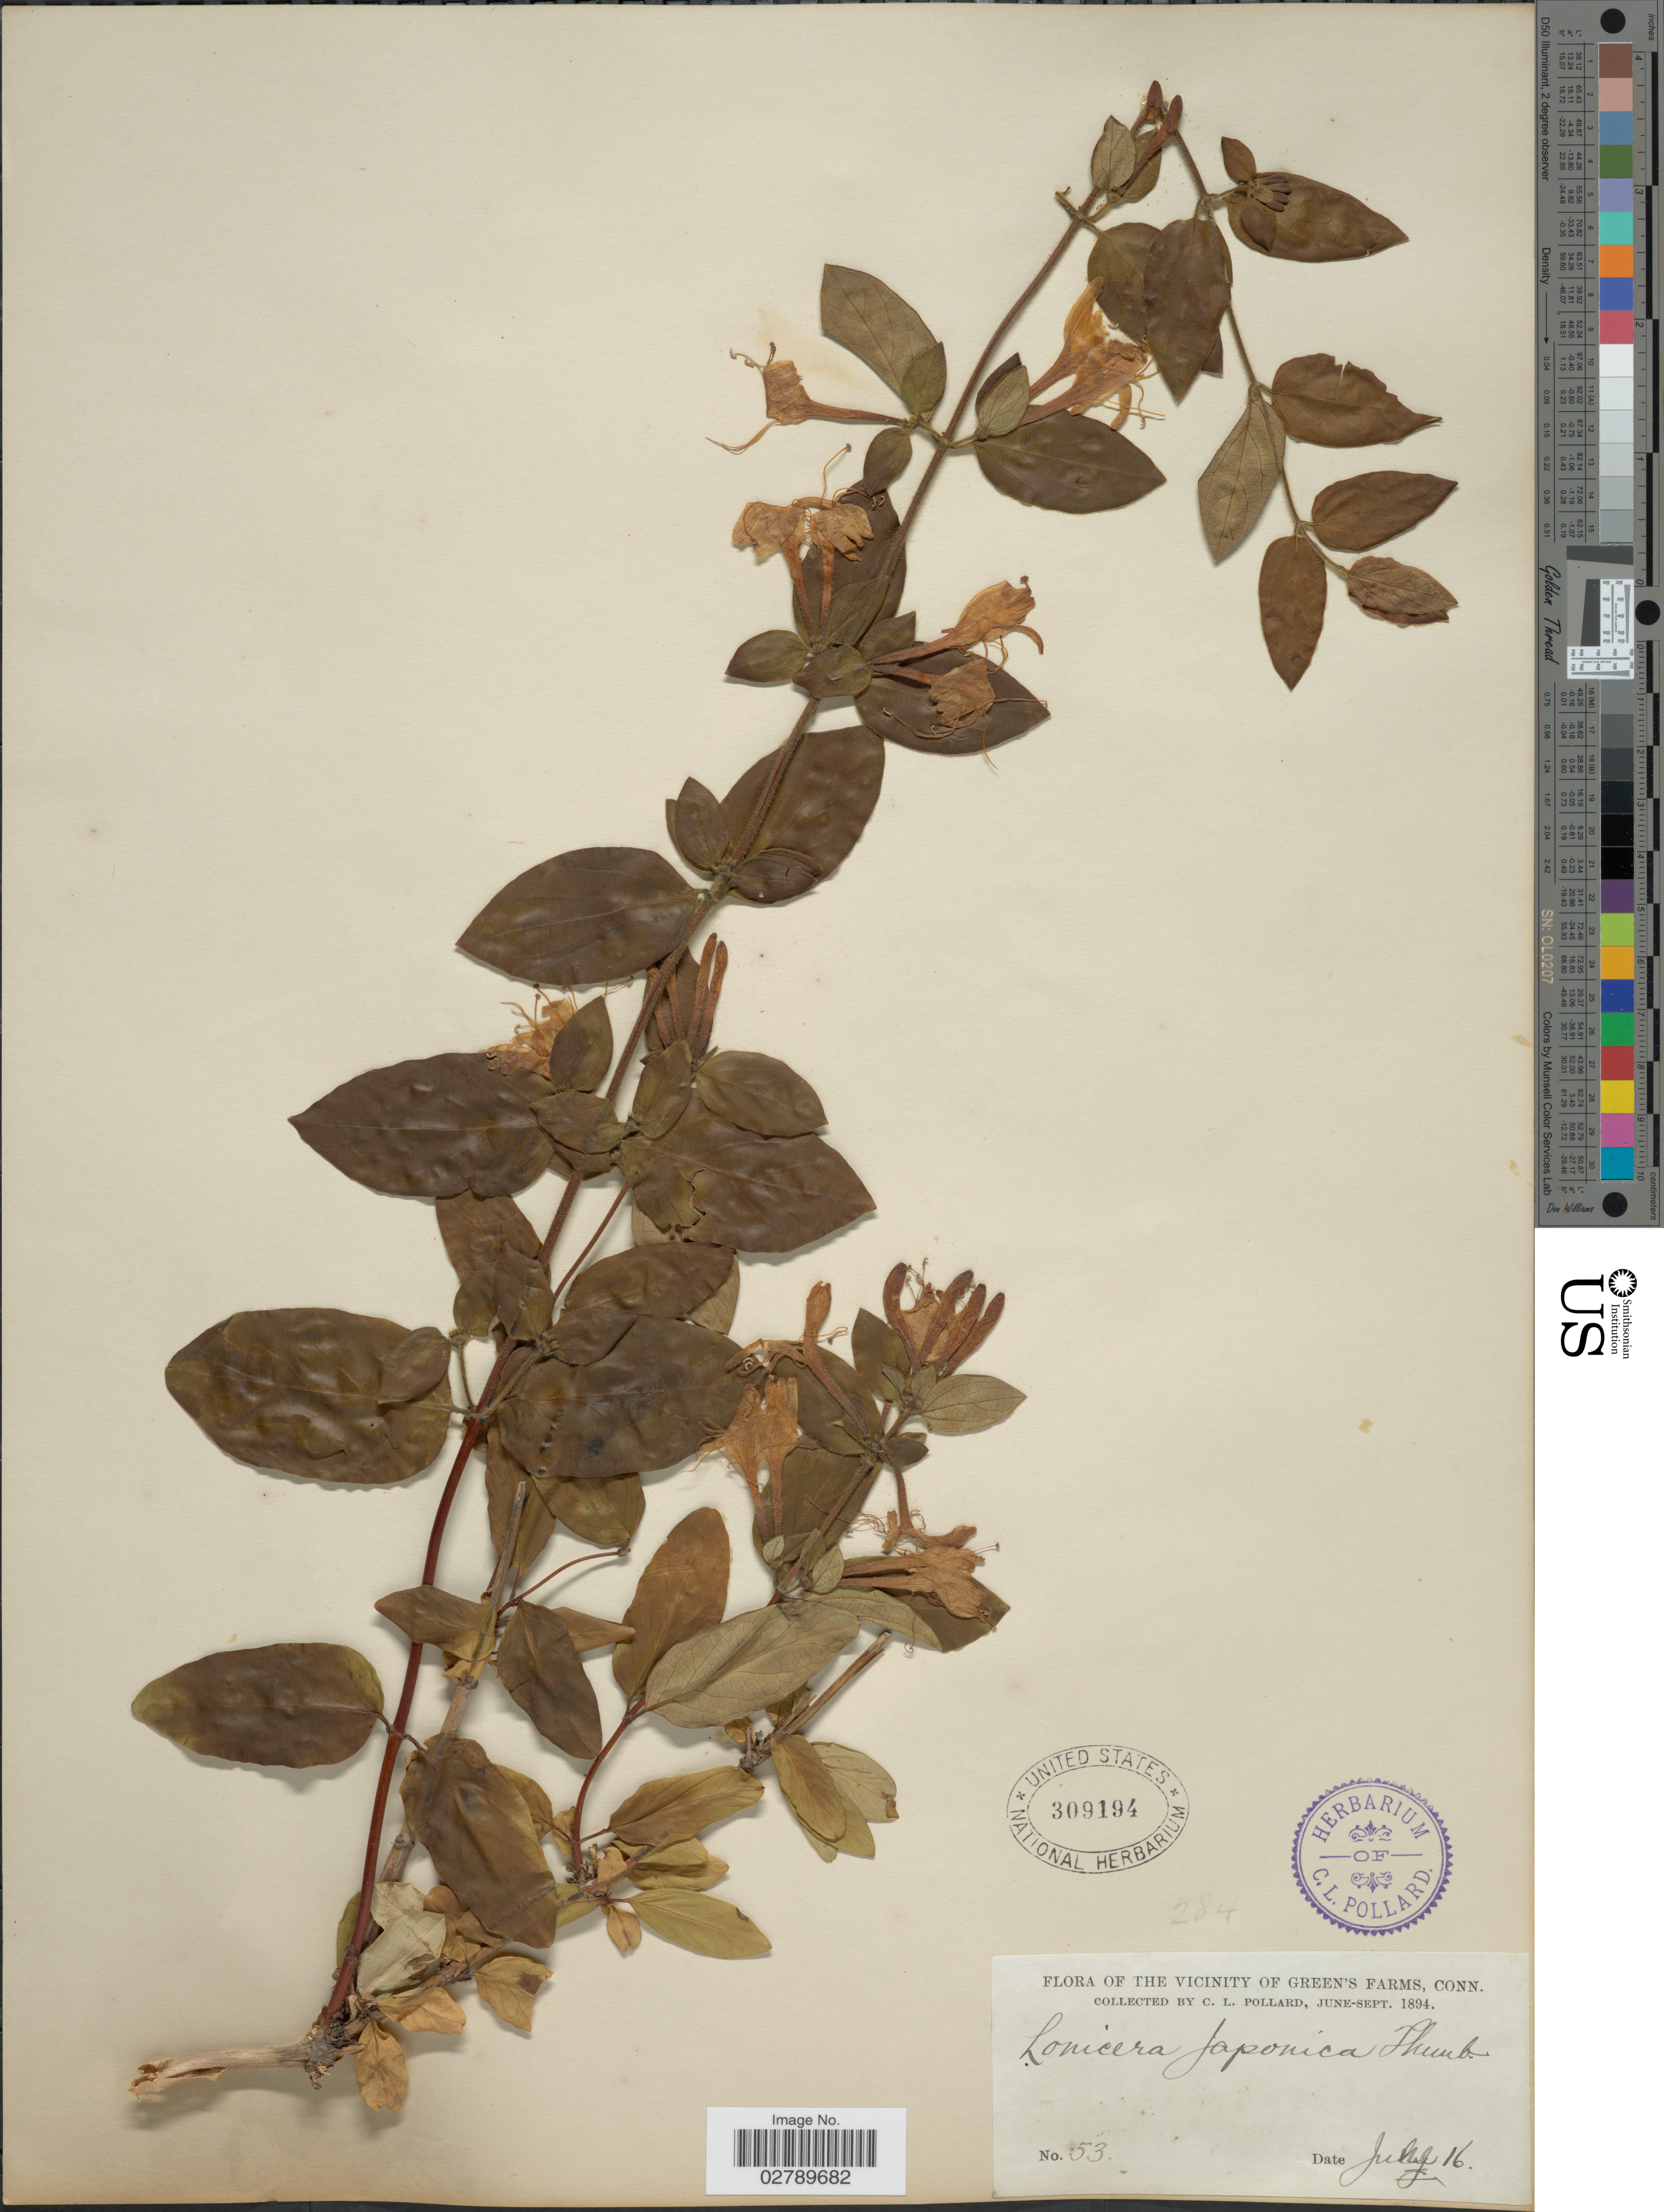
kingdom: Plantae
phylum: Tracheophyta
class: Magnoliopsida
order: Dipsacales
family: Caprifoliaceae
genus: Lonicera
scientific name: Lonicera japonica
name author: Thunb.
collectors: C. L. Pollard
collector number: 53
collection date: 1894-07-16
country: United States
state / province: Connecticut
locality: The vicinity of Green's Farms.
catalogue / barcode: US 309194